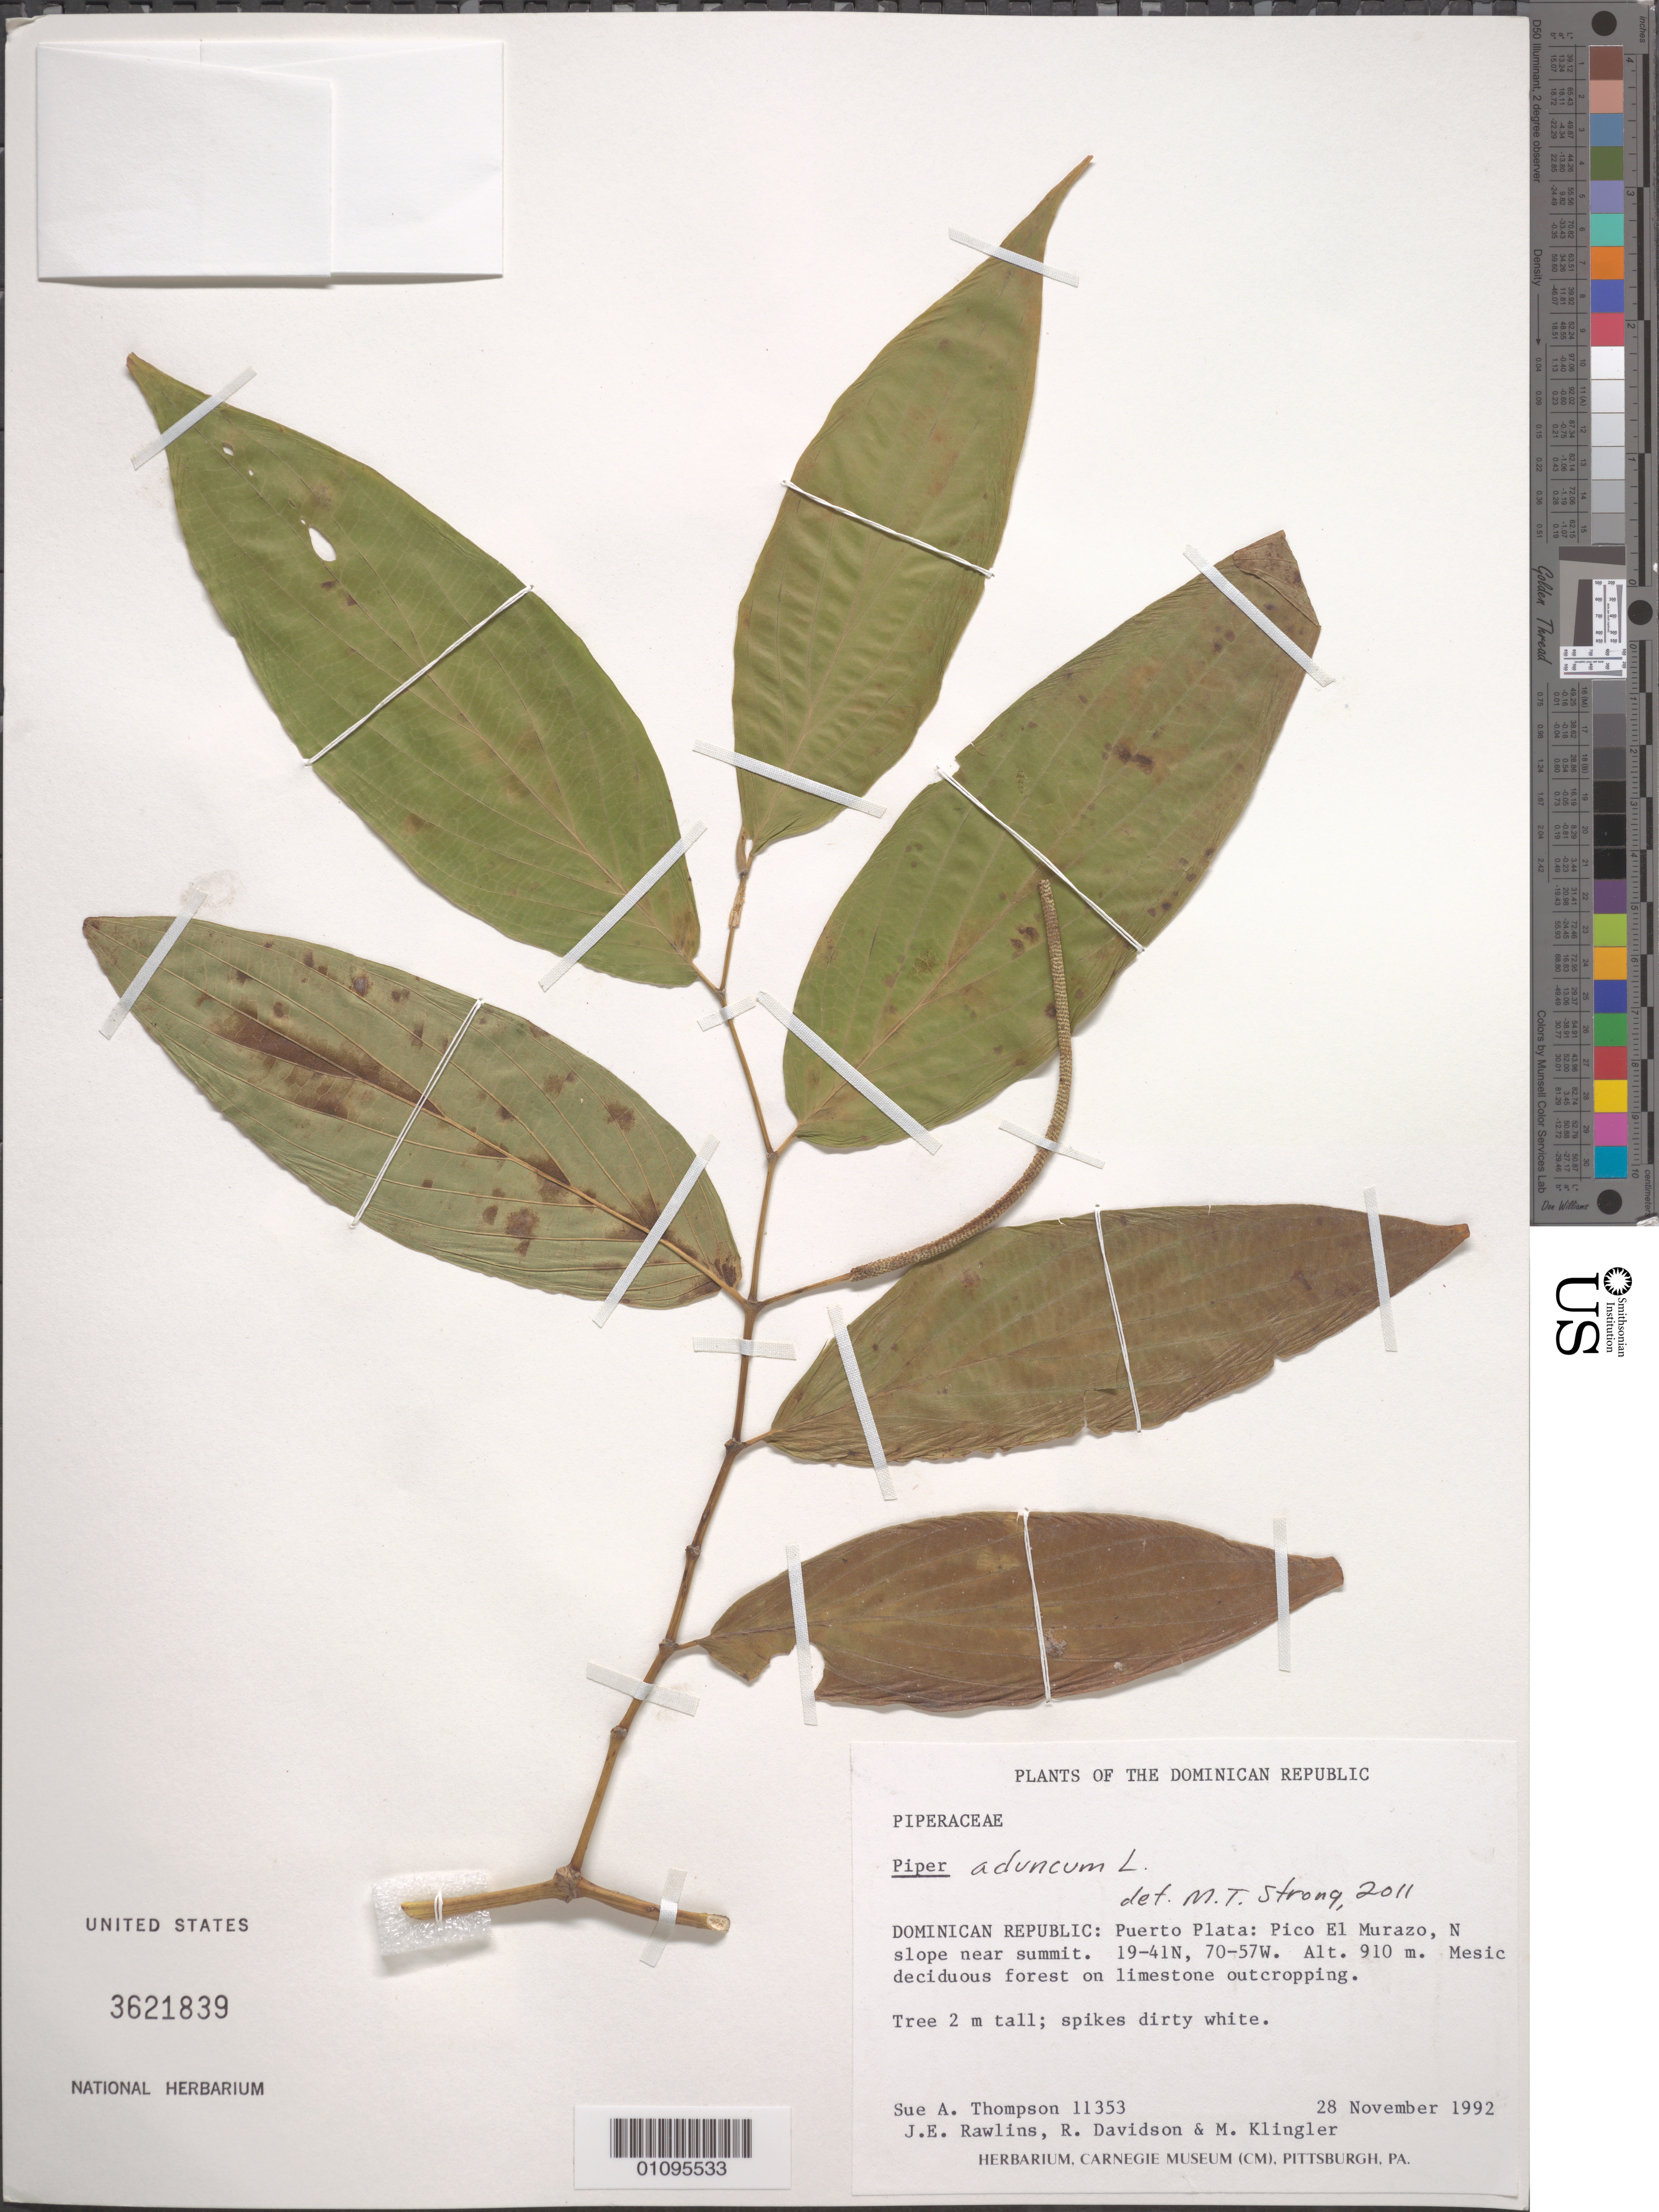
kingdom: Plantae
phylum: Tracheophyta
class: Magnoliopsida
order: Piperales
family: Piperaceae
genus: Piper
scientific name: Piper aduncum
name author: L.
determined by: Strong, M. T., (US), Smithsonian Institution - National Museum of Natural History (UNITED STATES)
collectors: S. A. Thompson, J. Rawlins, R. Davidson & M. Klingler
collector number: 11353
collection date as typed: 28 Nov 1992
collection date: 1992-11-28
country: Dominican Republic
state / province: Puerto Plata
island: Hispaniola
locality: Pico El Murazo, N slope near summit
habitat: Mesic deciduous forest on limestone outcropping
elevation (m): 910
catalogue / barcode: US 3621839